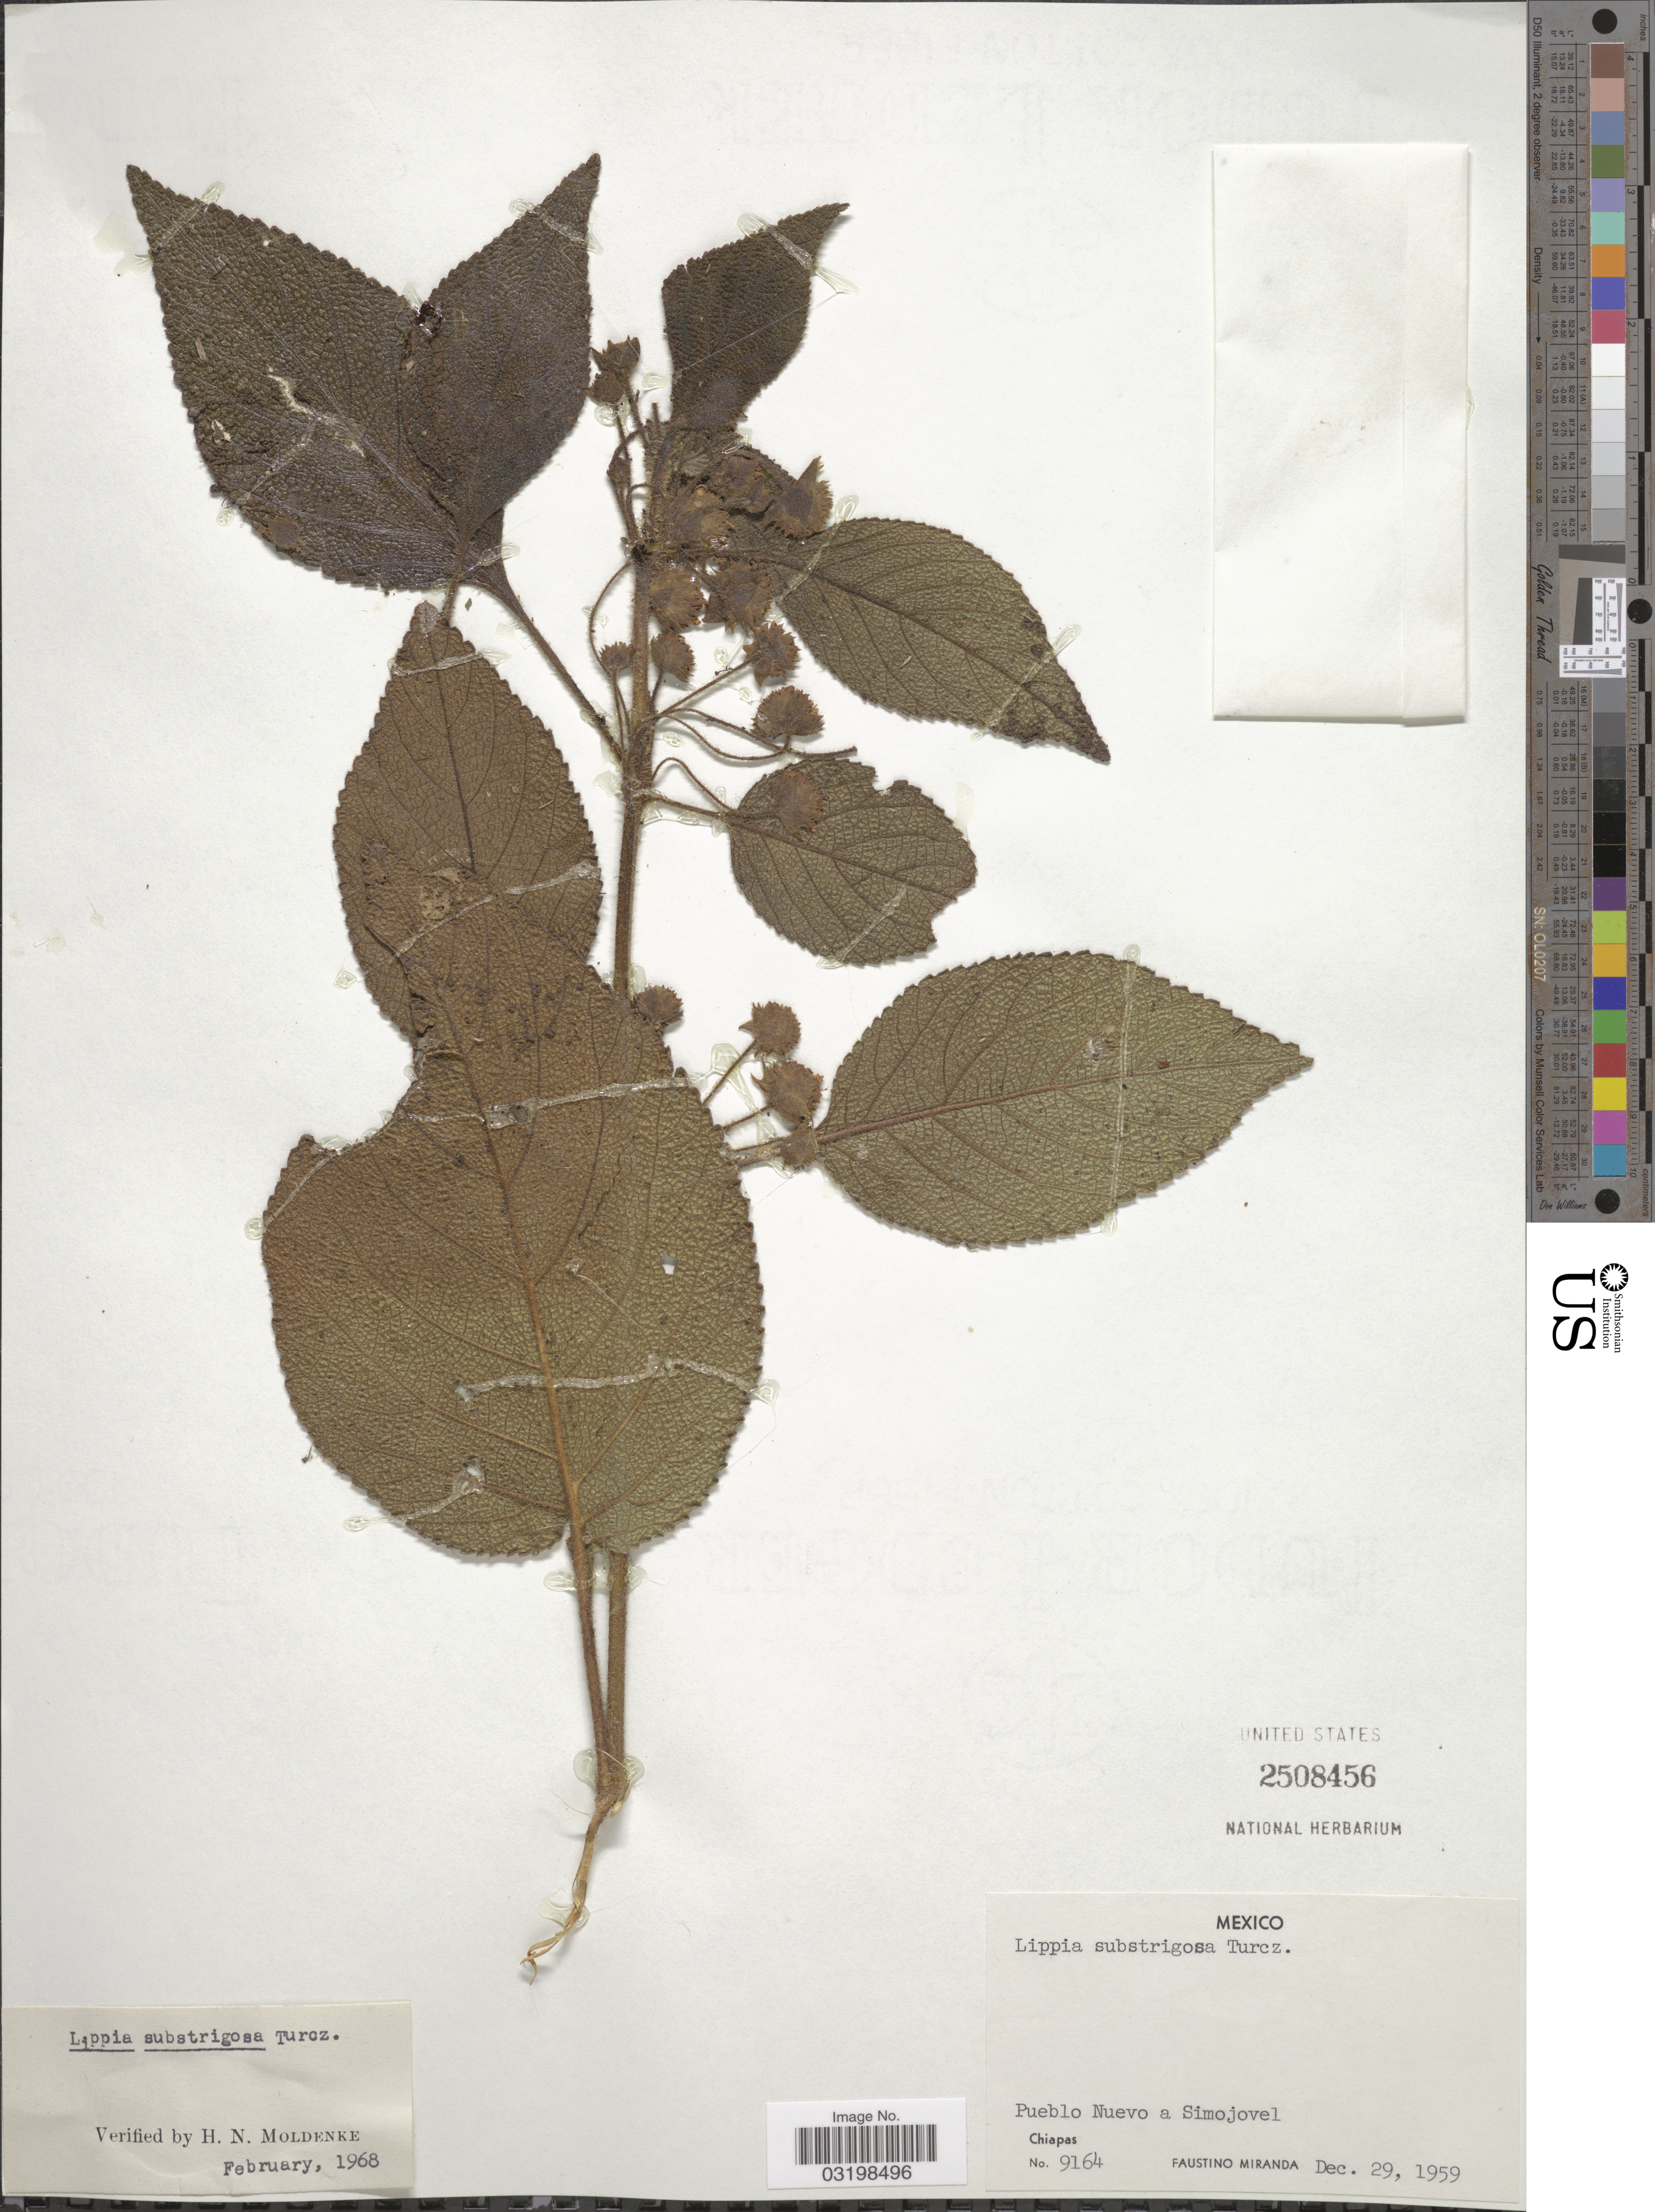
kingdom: Plantae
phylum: Tracheophyta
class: Magnoliopsida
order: Lamiales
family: Verbenaceae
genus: Lippia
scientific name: Lippia umbellata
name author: Cav.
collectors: F. Miranda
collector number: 9164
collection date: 1959-12-29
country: Mexico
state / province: Chiapas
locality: Pueblo Nuevo a Simojovel.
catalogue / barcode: US 2508456